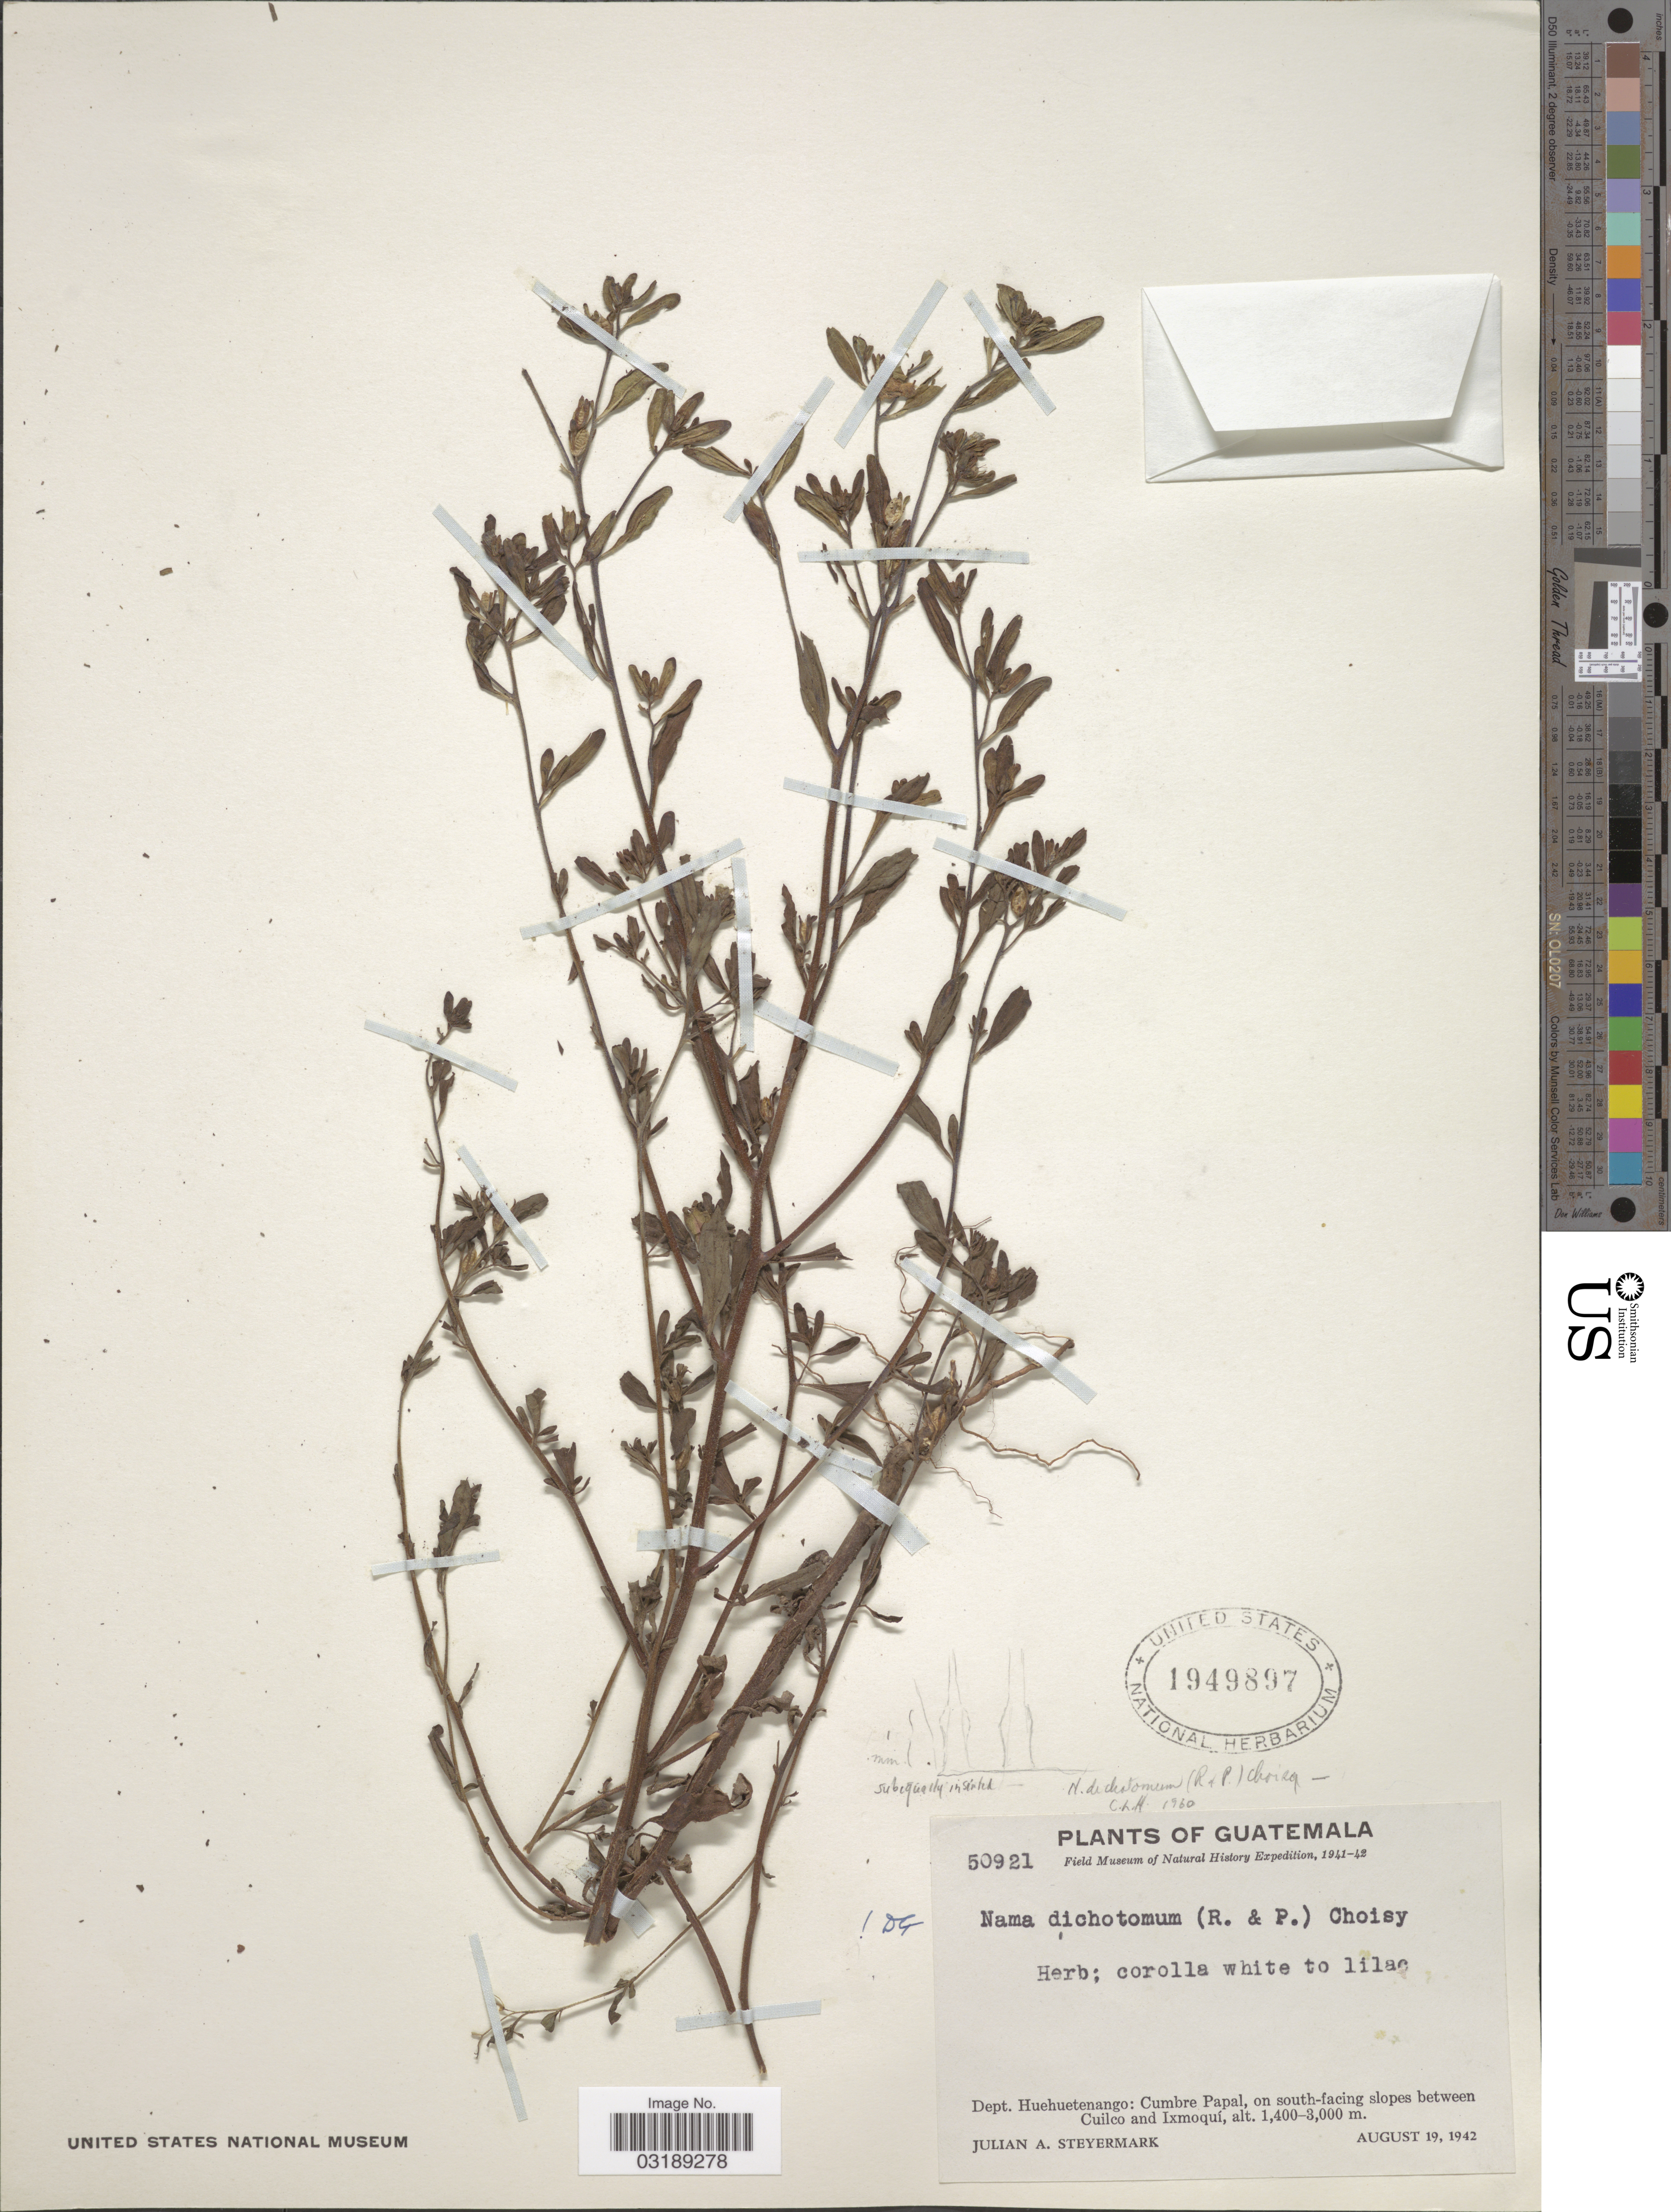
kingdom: Plantae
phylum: Tracheophyta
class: Magnoliopsida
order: Boraginales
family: Namaceae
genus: Nama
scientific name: Nama dichotoma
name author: (Ruiz & Pav.) Choisy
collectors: J. Steyermark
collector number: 50921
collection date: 1942-08-19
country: Guatemala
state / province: Huehuetenango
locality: Dept. Huehuetenango: Cumbre Papal, on south-facing slopes between Cuilco and Ixmoquí.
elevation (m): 1400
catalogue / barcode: US 1949897